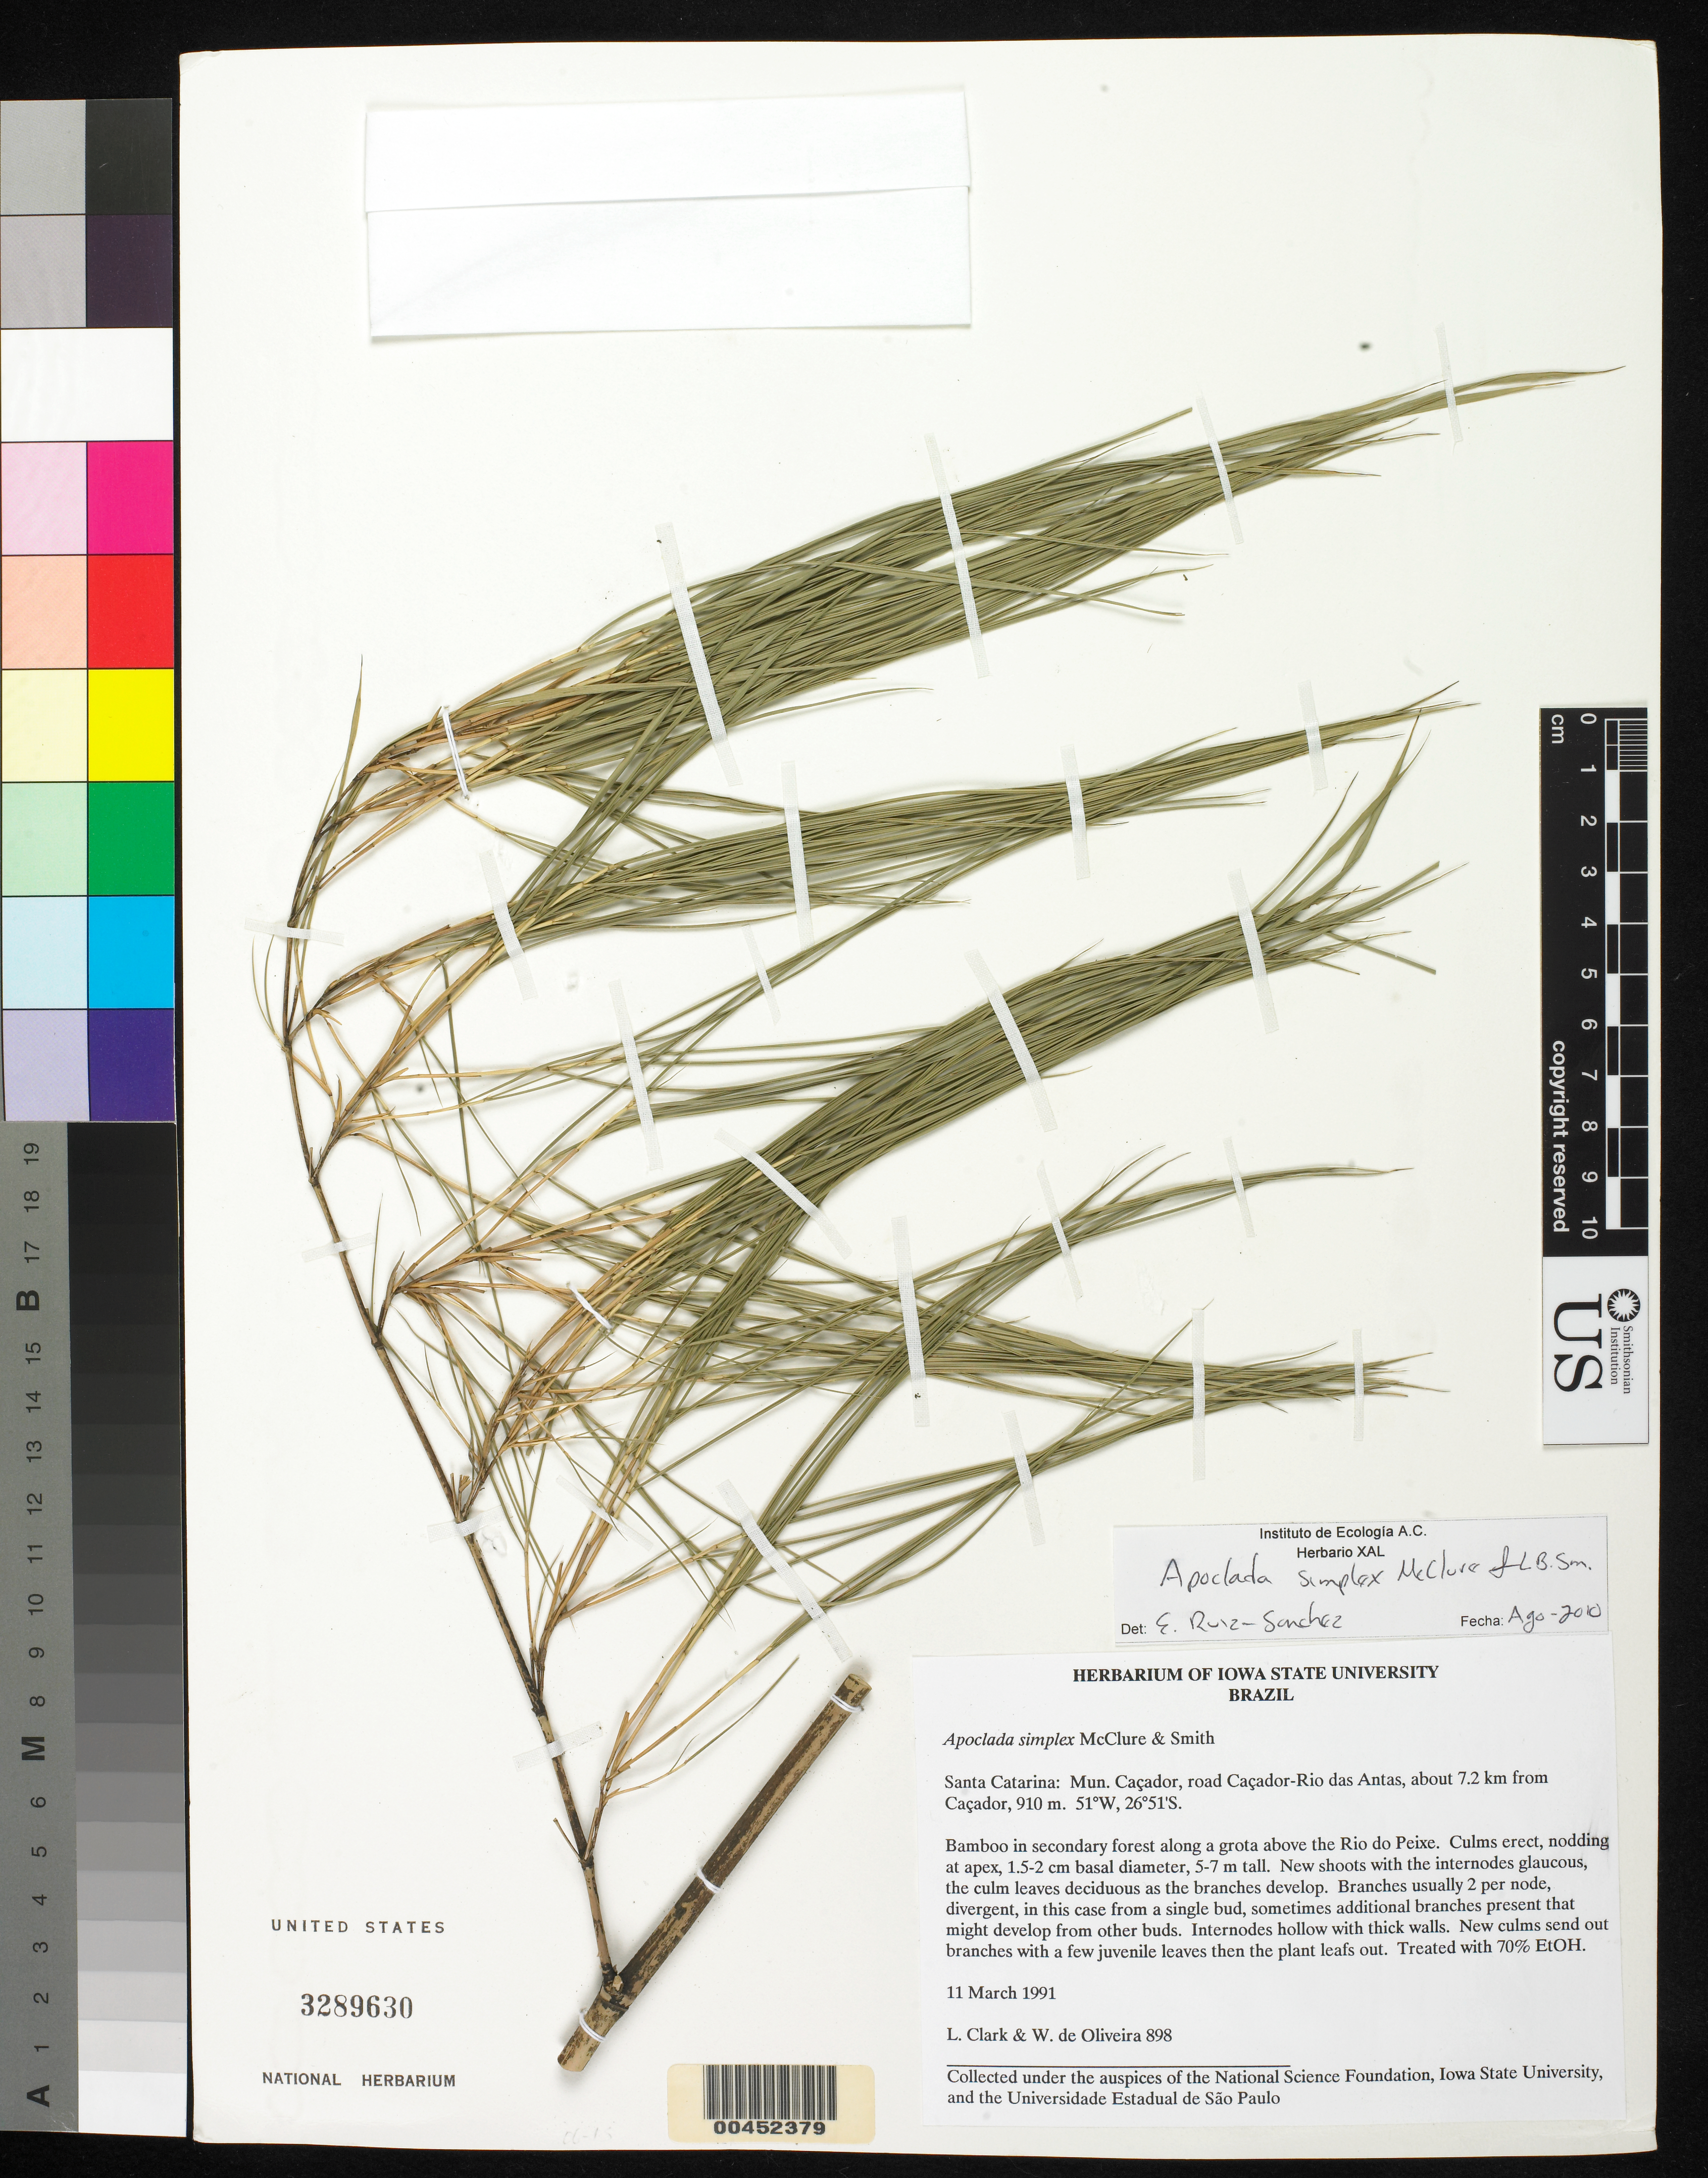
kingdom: Plantae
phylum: Tracheophyta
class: Liliopsida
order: Poales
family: Poaceae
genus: Apoclada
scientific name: Apoclada simplex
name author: McClure & L.B. Sm. in Reitz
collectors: L. G. Clark & W. De Oliveira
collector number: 898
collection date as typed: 11 Mar 1991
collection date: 1991-03-11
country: Brazil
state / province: Santa Catarina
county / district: Caçador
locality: Road cacador - rio das antas, about 7.2 km from cacador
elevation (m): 910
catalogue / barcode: US 3289630